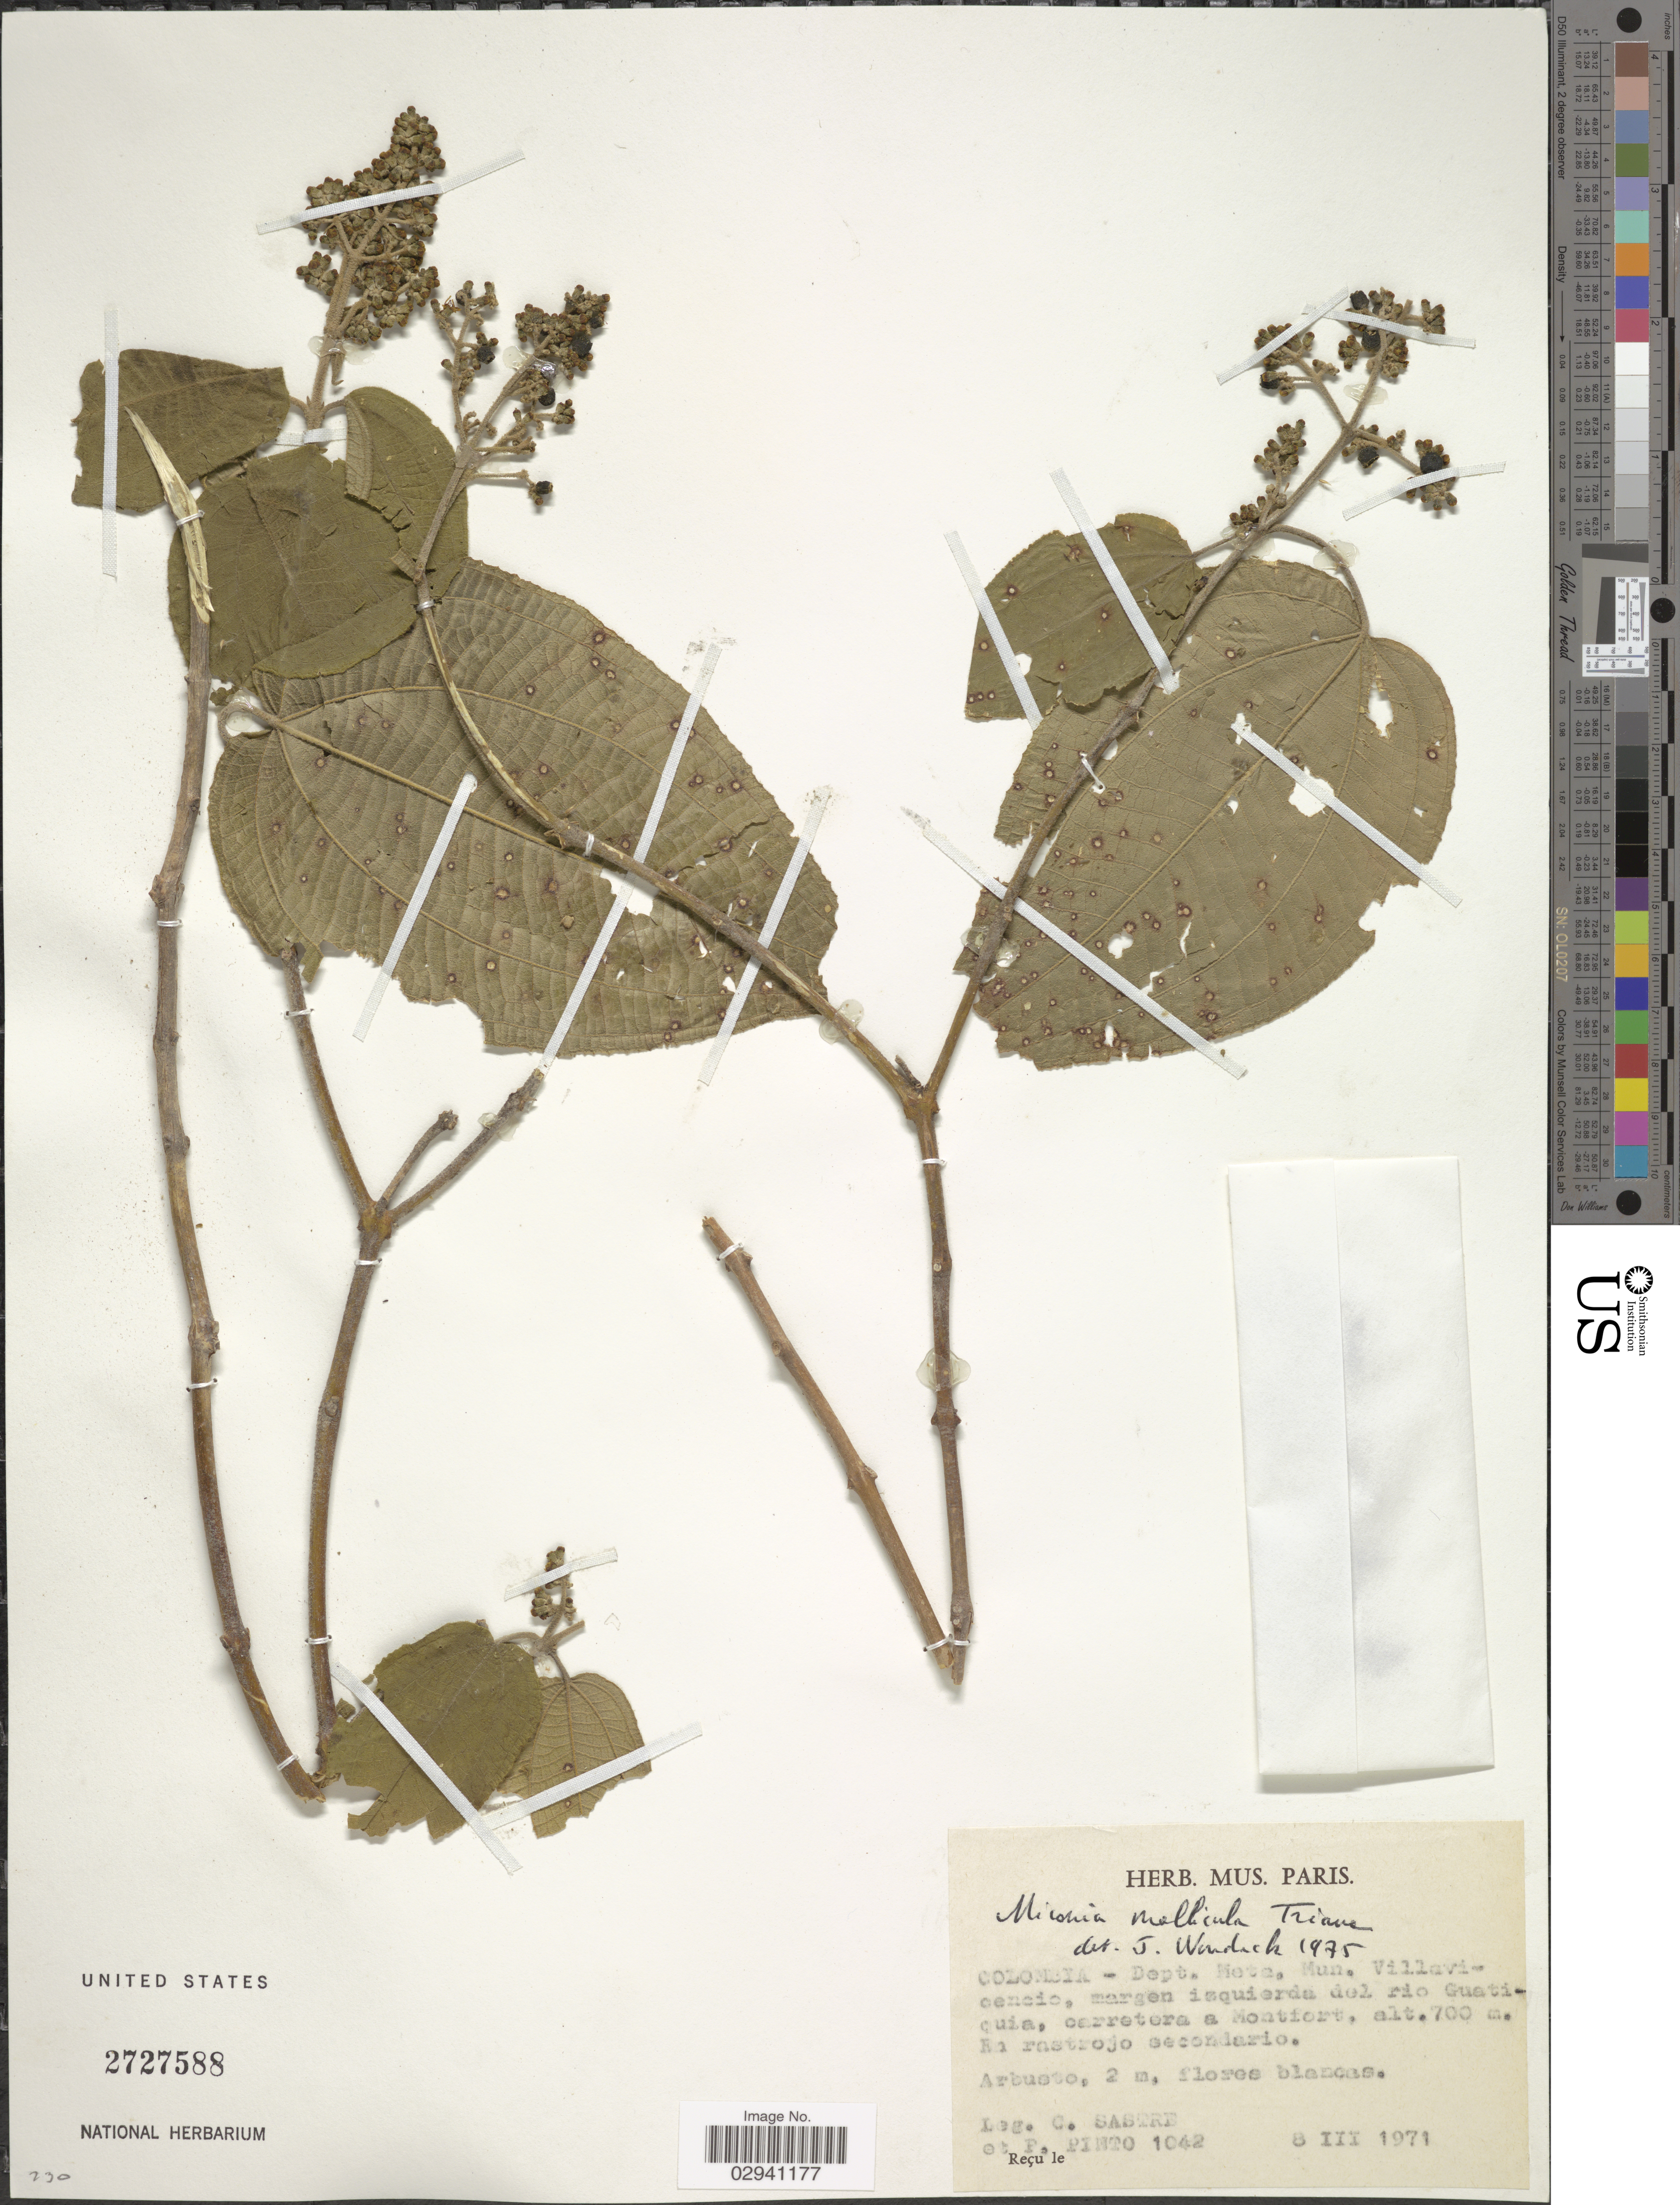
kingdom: Plantae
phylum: Tracheophyta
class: Magnoliopsida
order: Myrtales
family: Melastomataceae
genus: Miconia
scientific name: Miconia mollicula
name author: Triana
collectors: C. Sastre & P. Pinto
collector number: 1042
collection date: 1971-03-08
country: Colombia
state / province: Meta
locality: Dept. Meta. Mun. Villavicencio, margen izquierda del rio Guatiquia, carretera a Montfort.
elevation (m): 700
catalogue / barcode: US 2727588